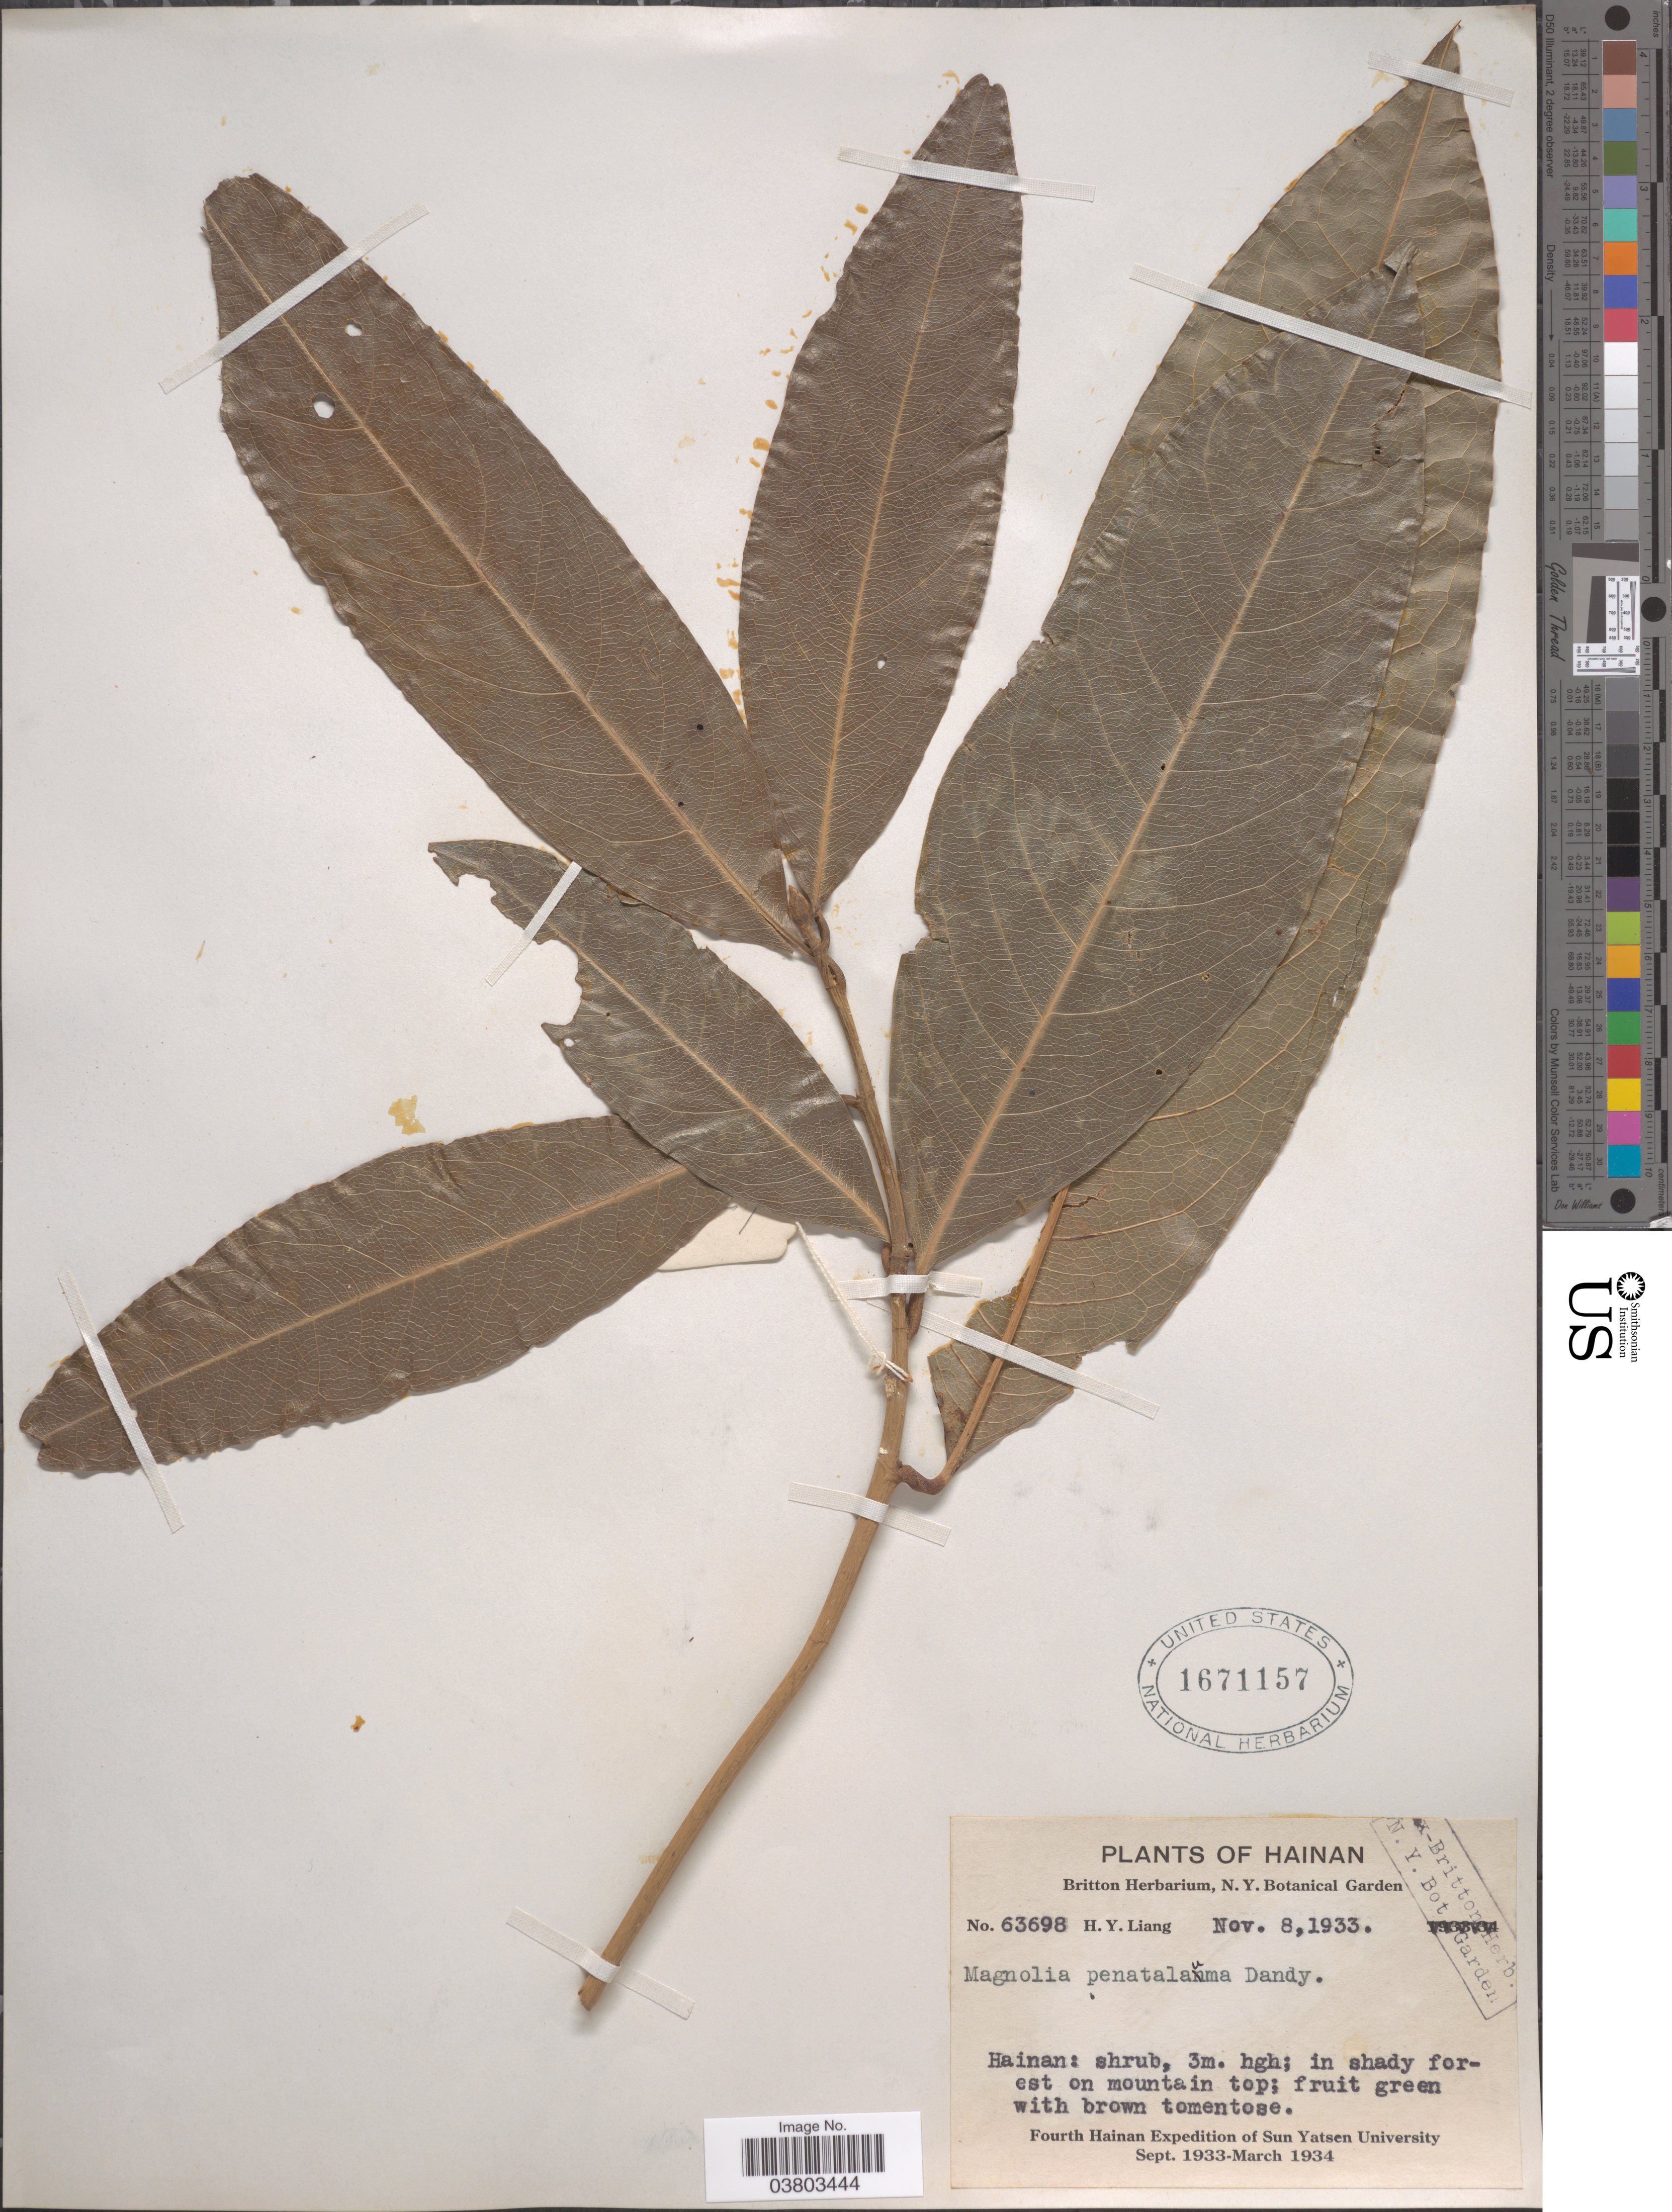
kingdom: Plantae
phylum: Tracheophyta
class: Magnoliopsida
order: Magnoliales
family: Magnoliaceae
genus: Magnolia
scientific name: Magnolia paenetalauma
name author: Dandy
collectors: H. Y. Liang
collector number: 63698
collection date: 1933-11-08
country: China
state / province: Hainan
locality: On mountain top.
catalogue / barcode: US 1671157